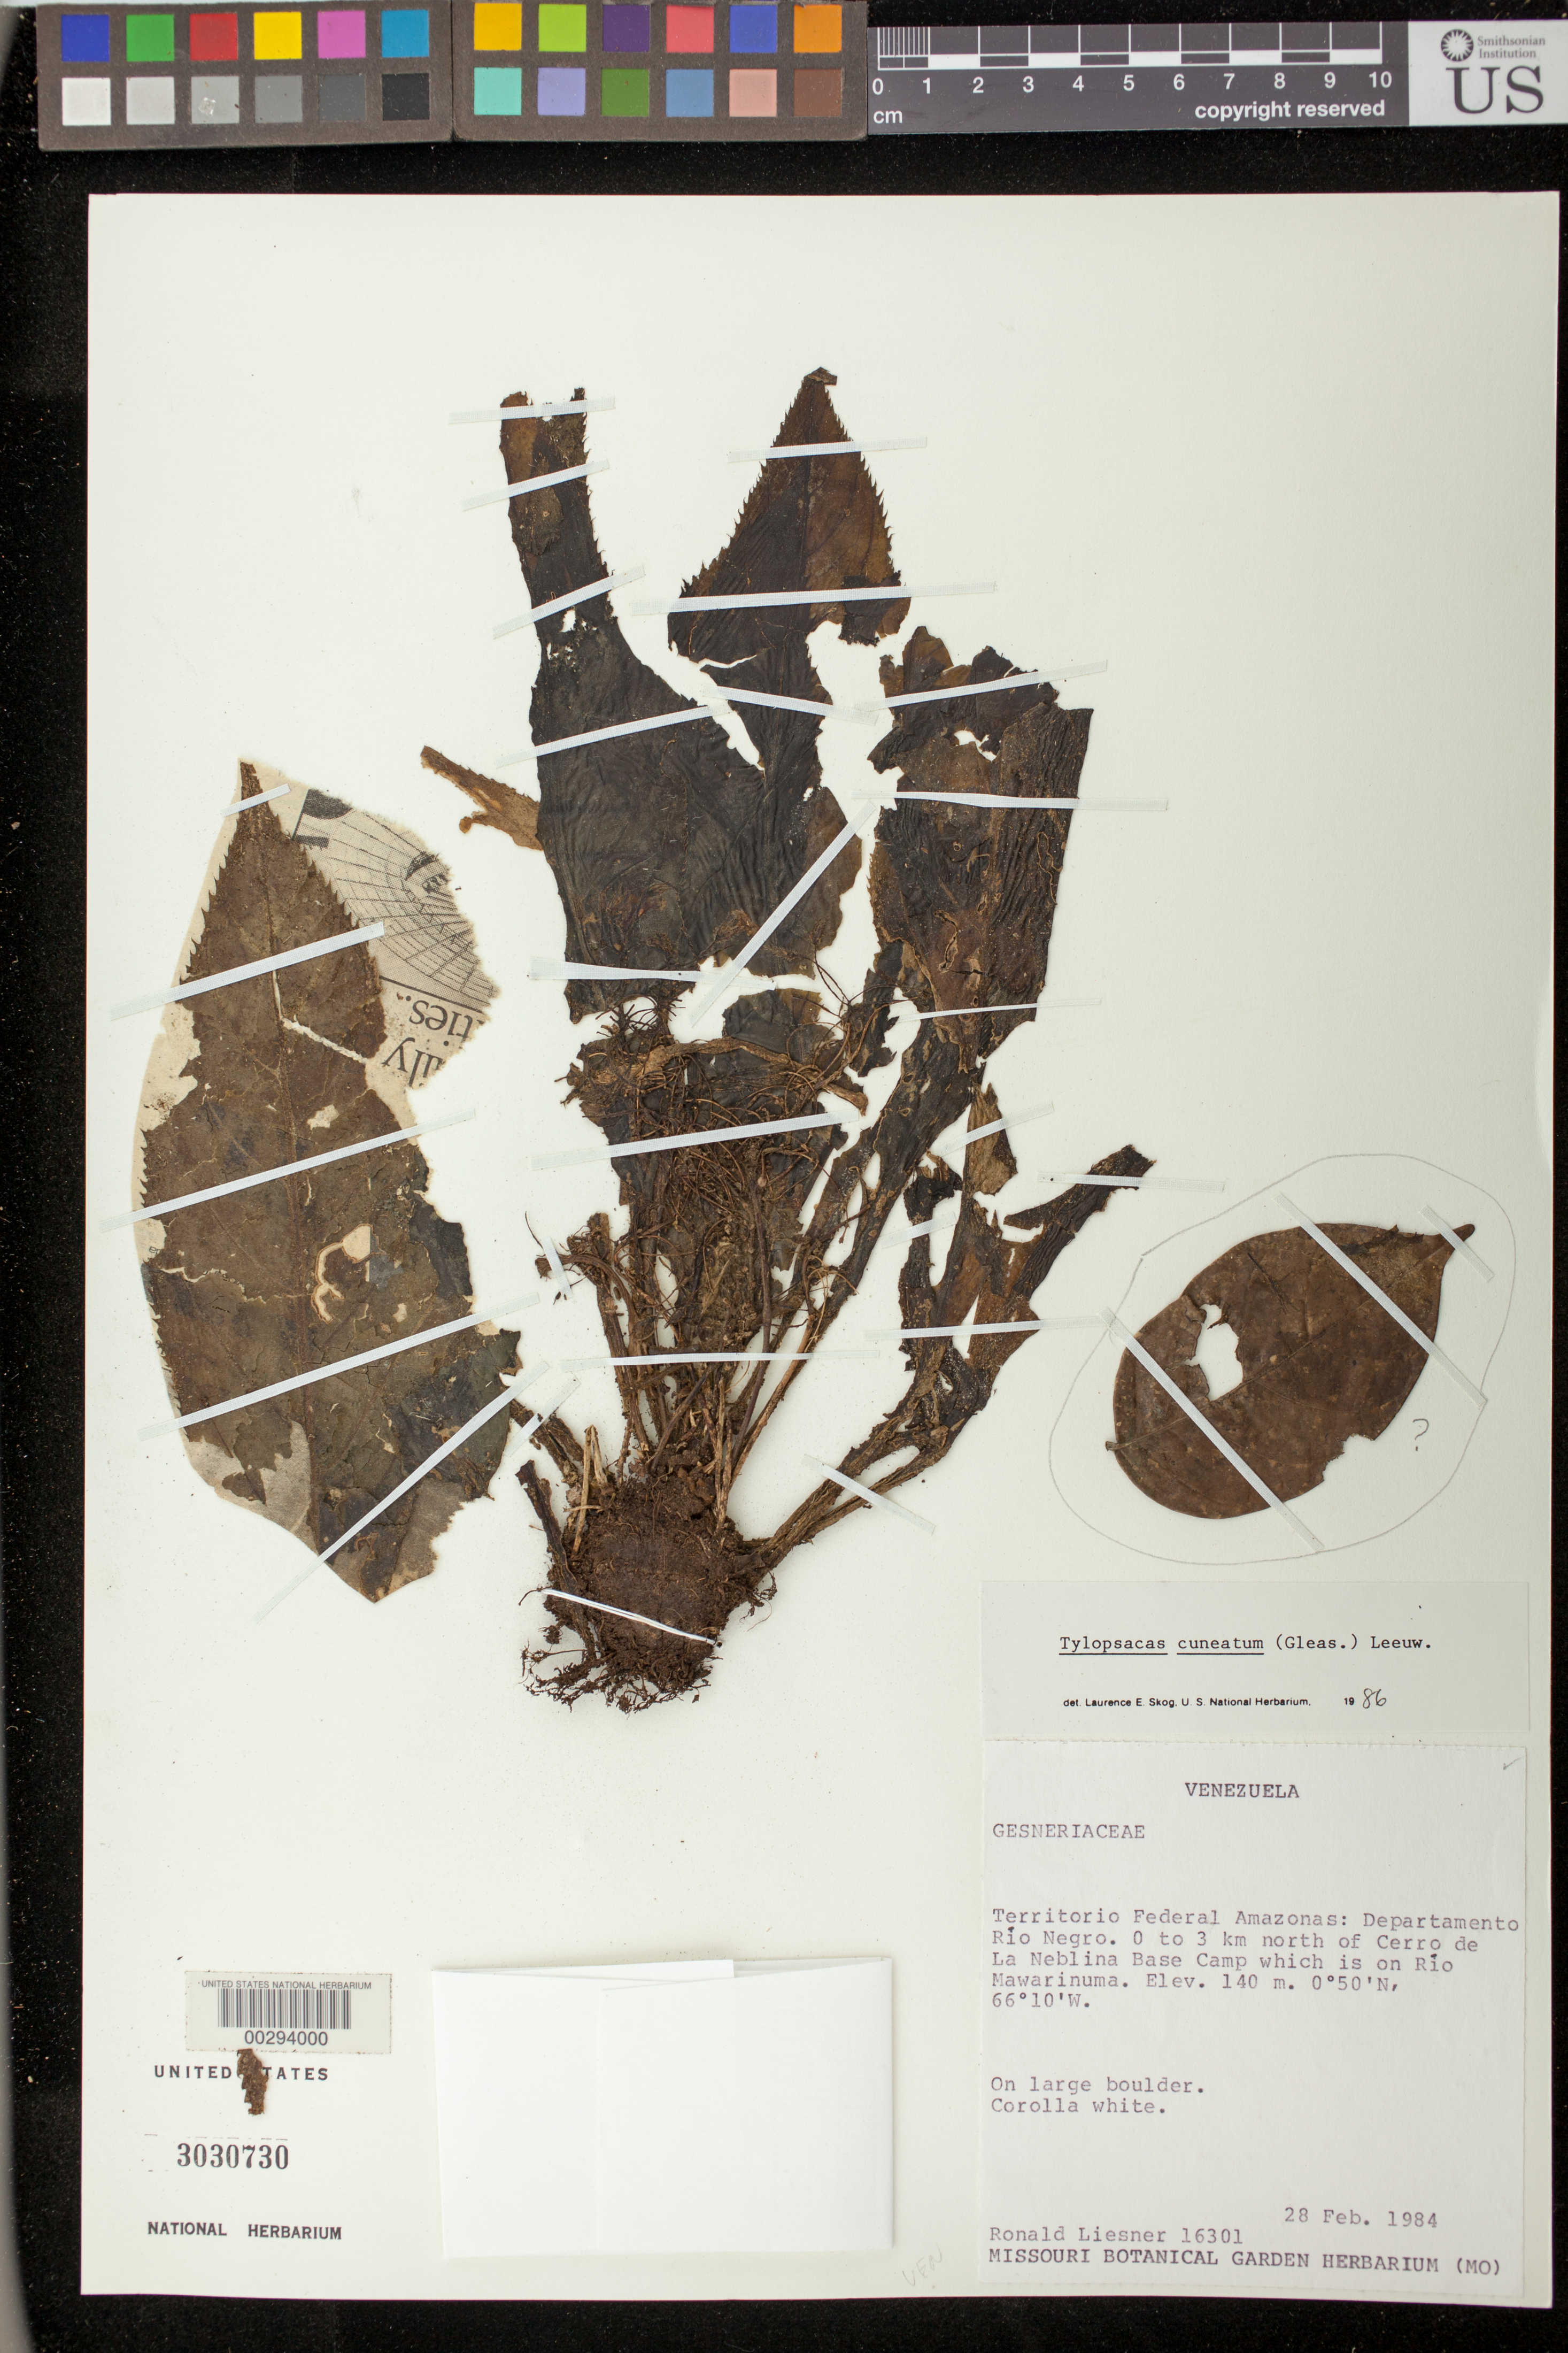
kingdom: Plantae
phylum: Tracheophyta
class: Magnoliopsida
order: Lamiales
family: Gesneriaceae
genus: Tylopsacas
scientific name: Tylopsacas cuneata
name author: (Gleason) Leeuwenb.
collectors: R. L. Liesner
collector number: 16301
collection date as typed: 28 Feb 1984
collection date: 1984-02-28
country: Venezuela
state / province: Amazonas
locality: Rio Negro Dept., 0 to 3 km N of Cerro de la Neblina base camp which is on Rio Mawarinuma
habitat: On large boulder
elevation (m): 140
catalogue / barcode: US 3030730